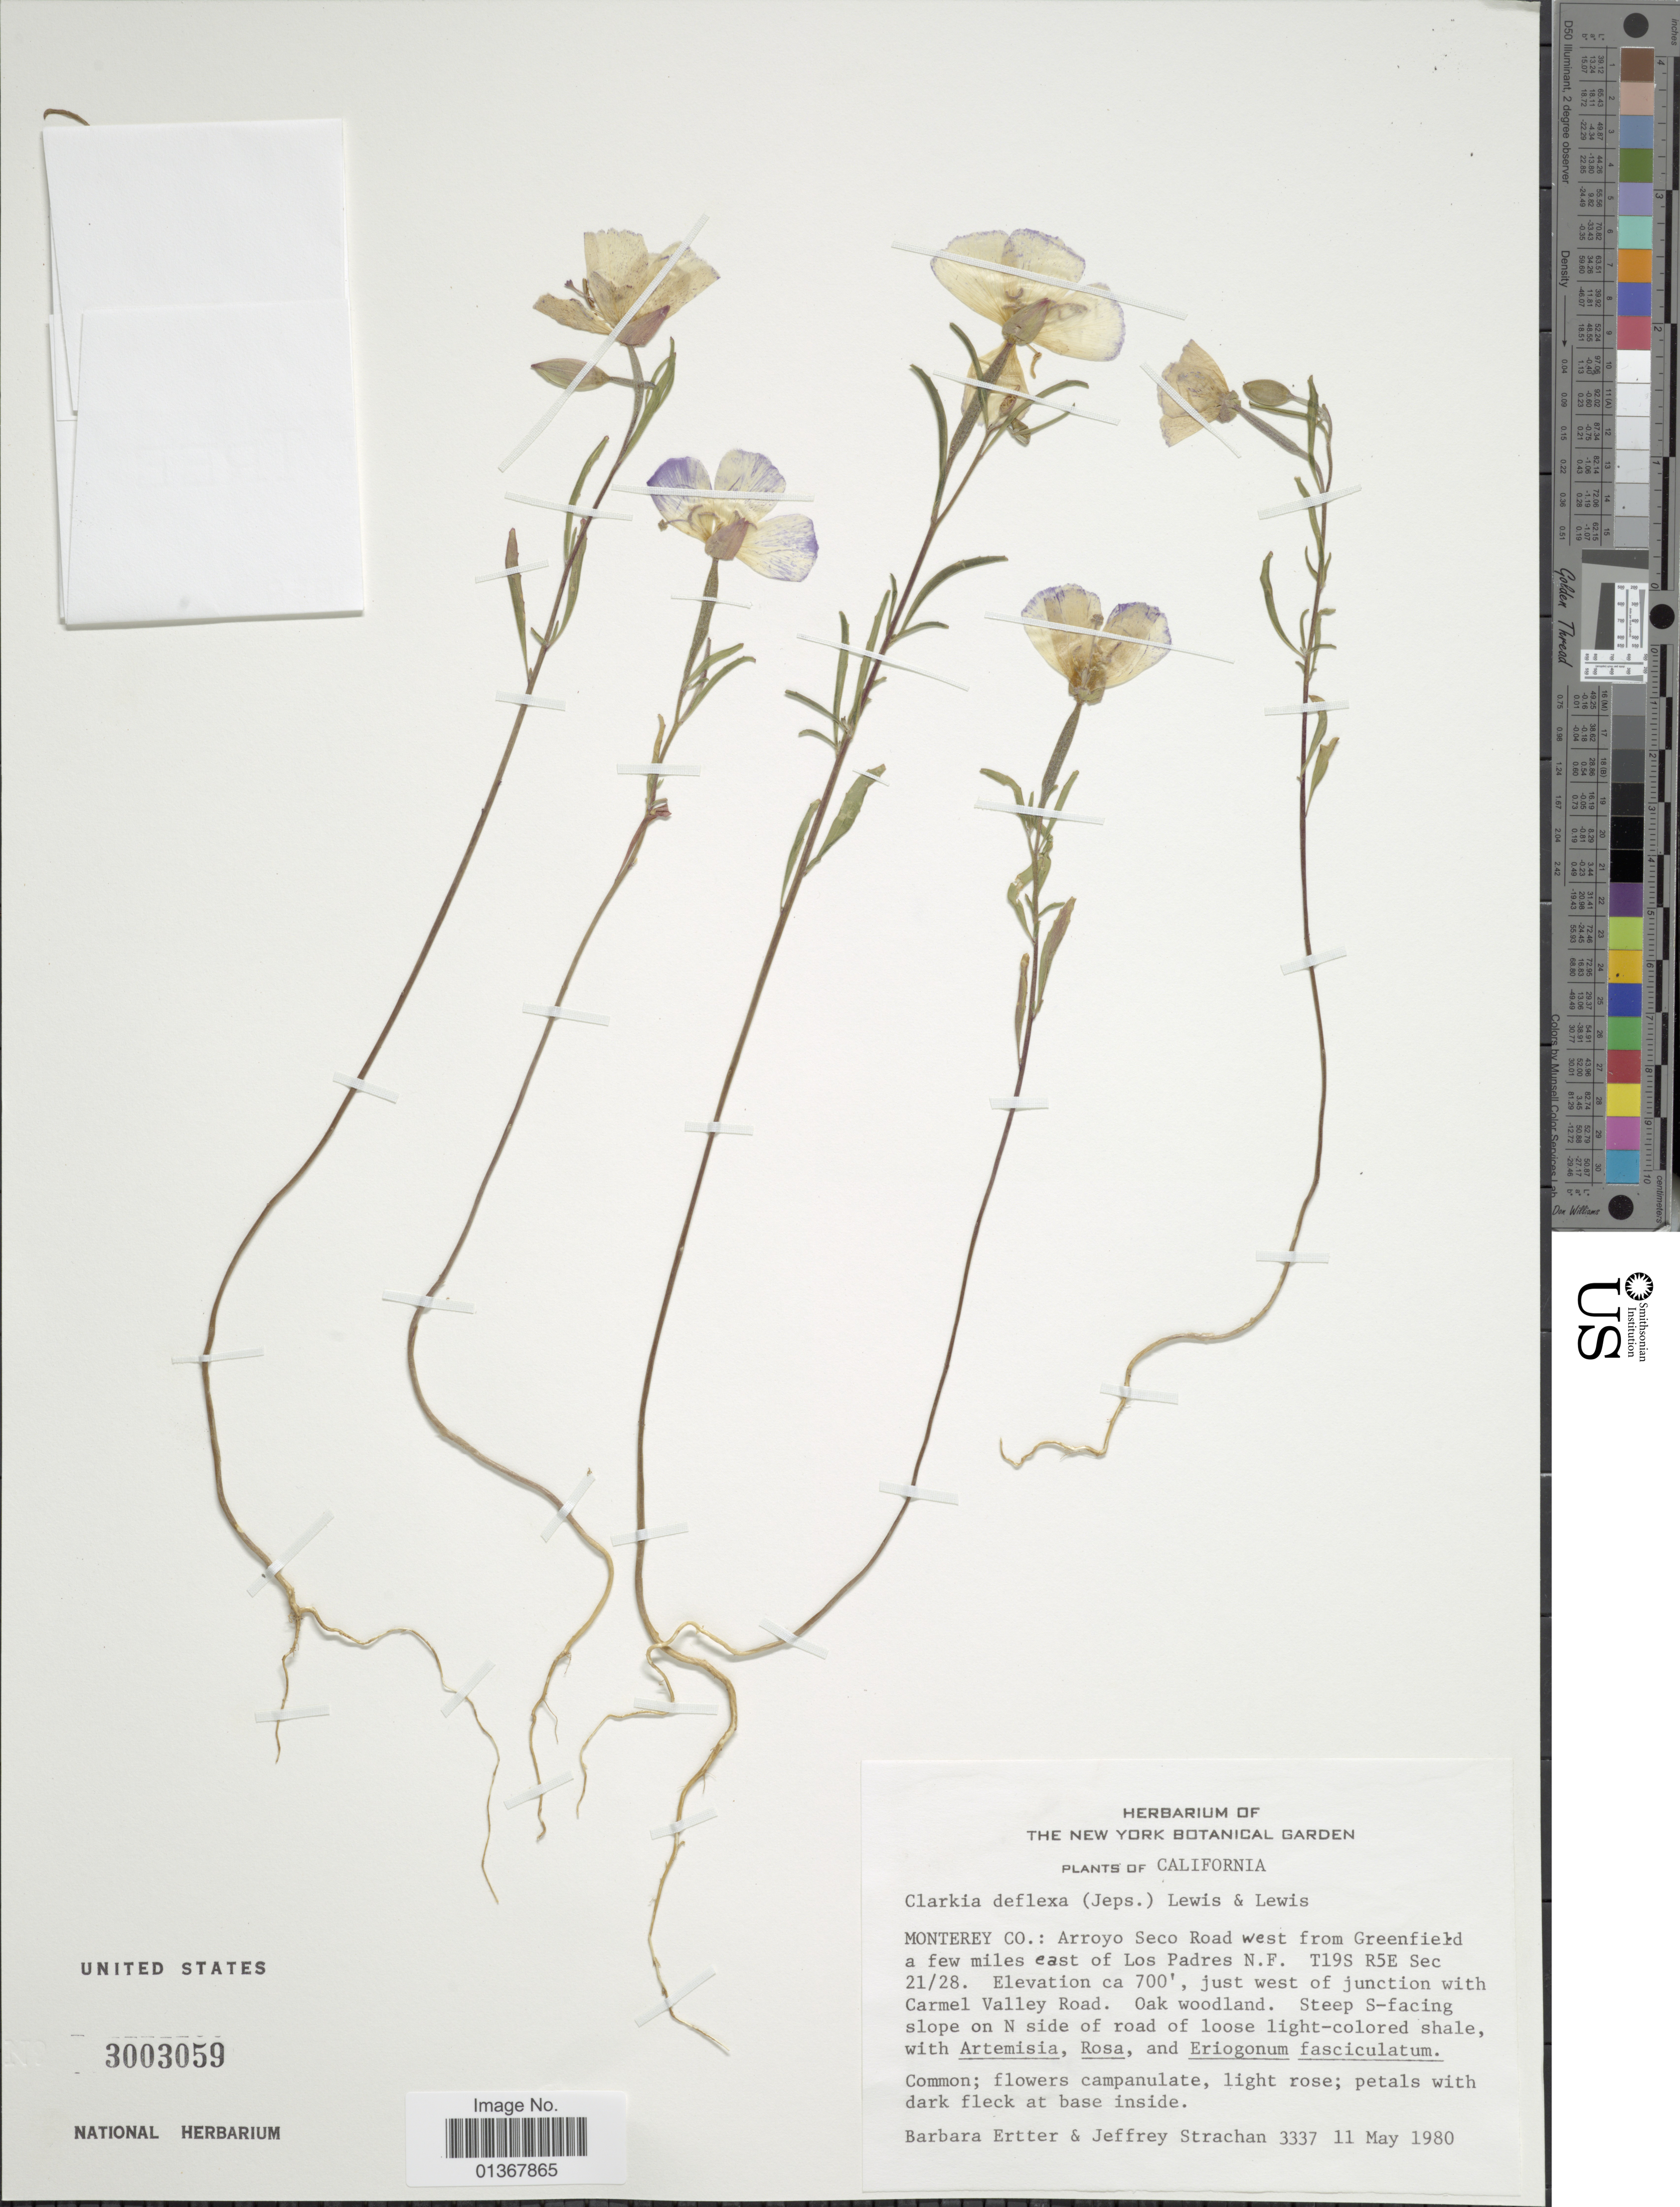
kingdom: Plantae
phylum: Tracheophyta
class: Magnoliopsida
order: Myrtales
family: Onagraceae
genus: Clarkia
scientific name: Clarkia bottae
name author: (Spach) F. H. Lewis & M.E. Lewis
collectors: B. Ertter & J. Strachan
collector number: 3337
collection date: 1980-05-11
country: United States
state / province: California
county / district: Monterey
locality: Monterey Co.: Arroyo Seco Road west from Greenfield a few miles east of Los Padres N.F. T19S R5E Sec 21/28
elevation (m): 213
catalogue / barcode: US 3003059